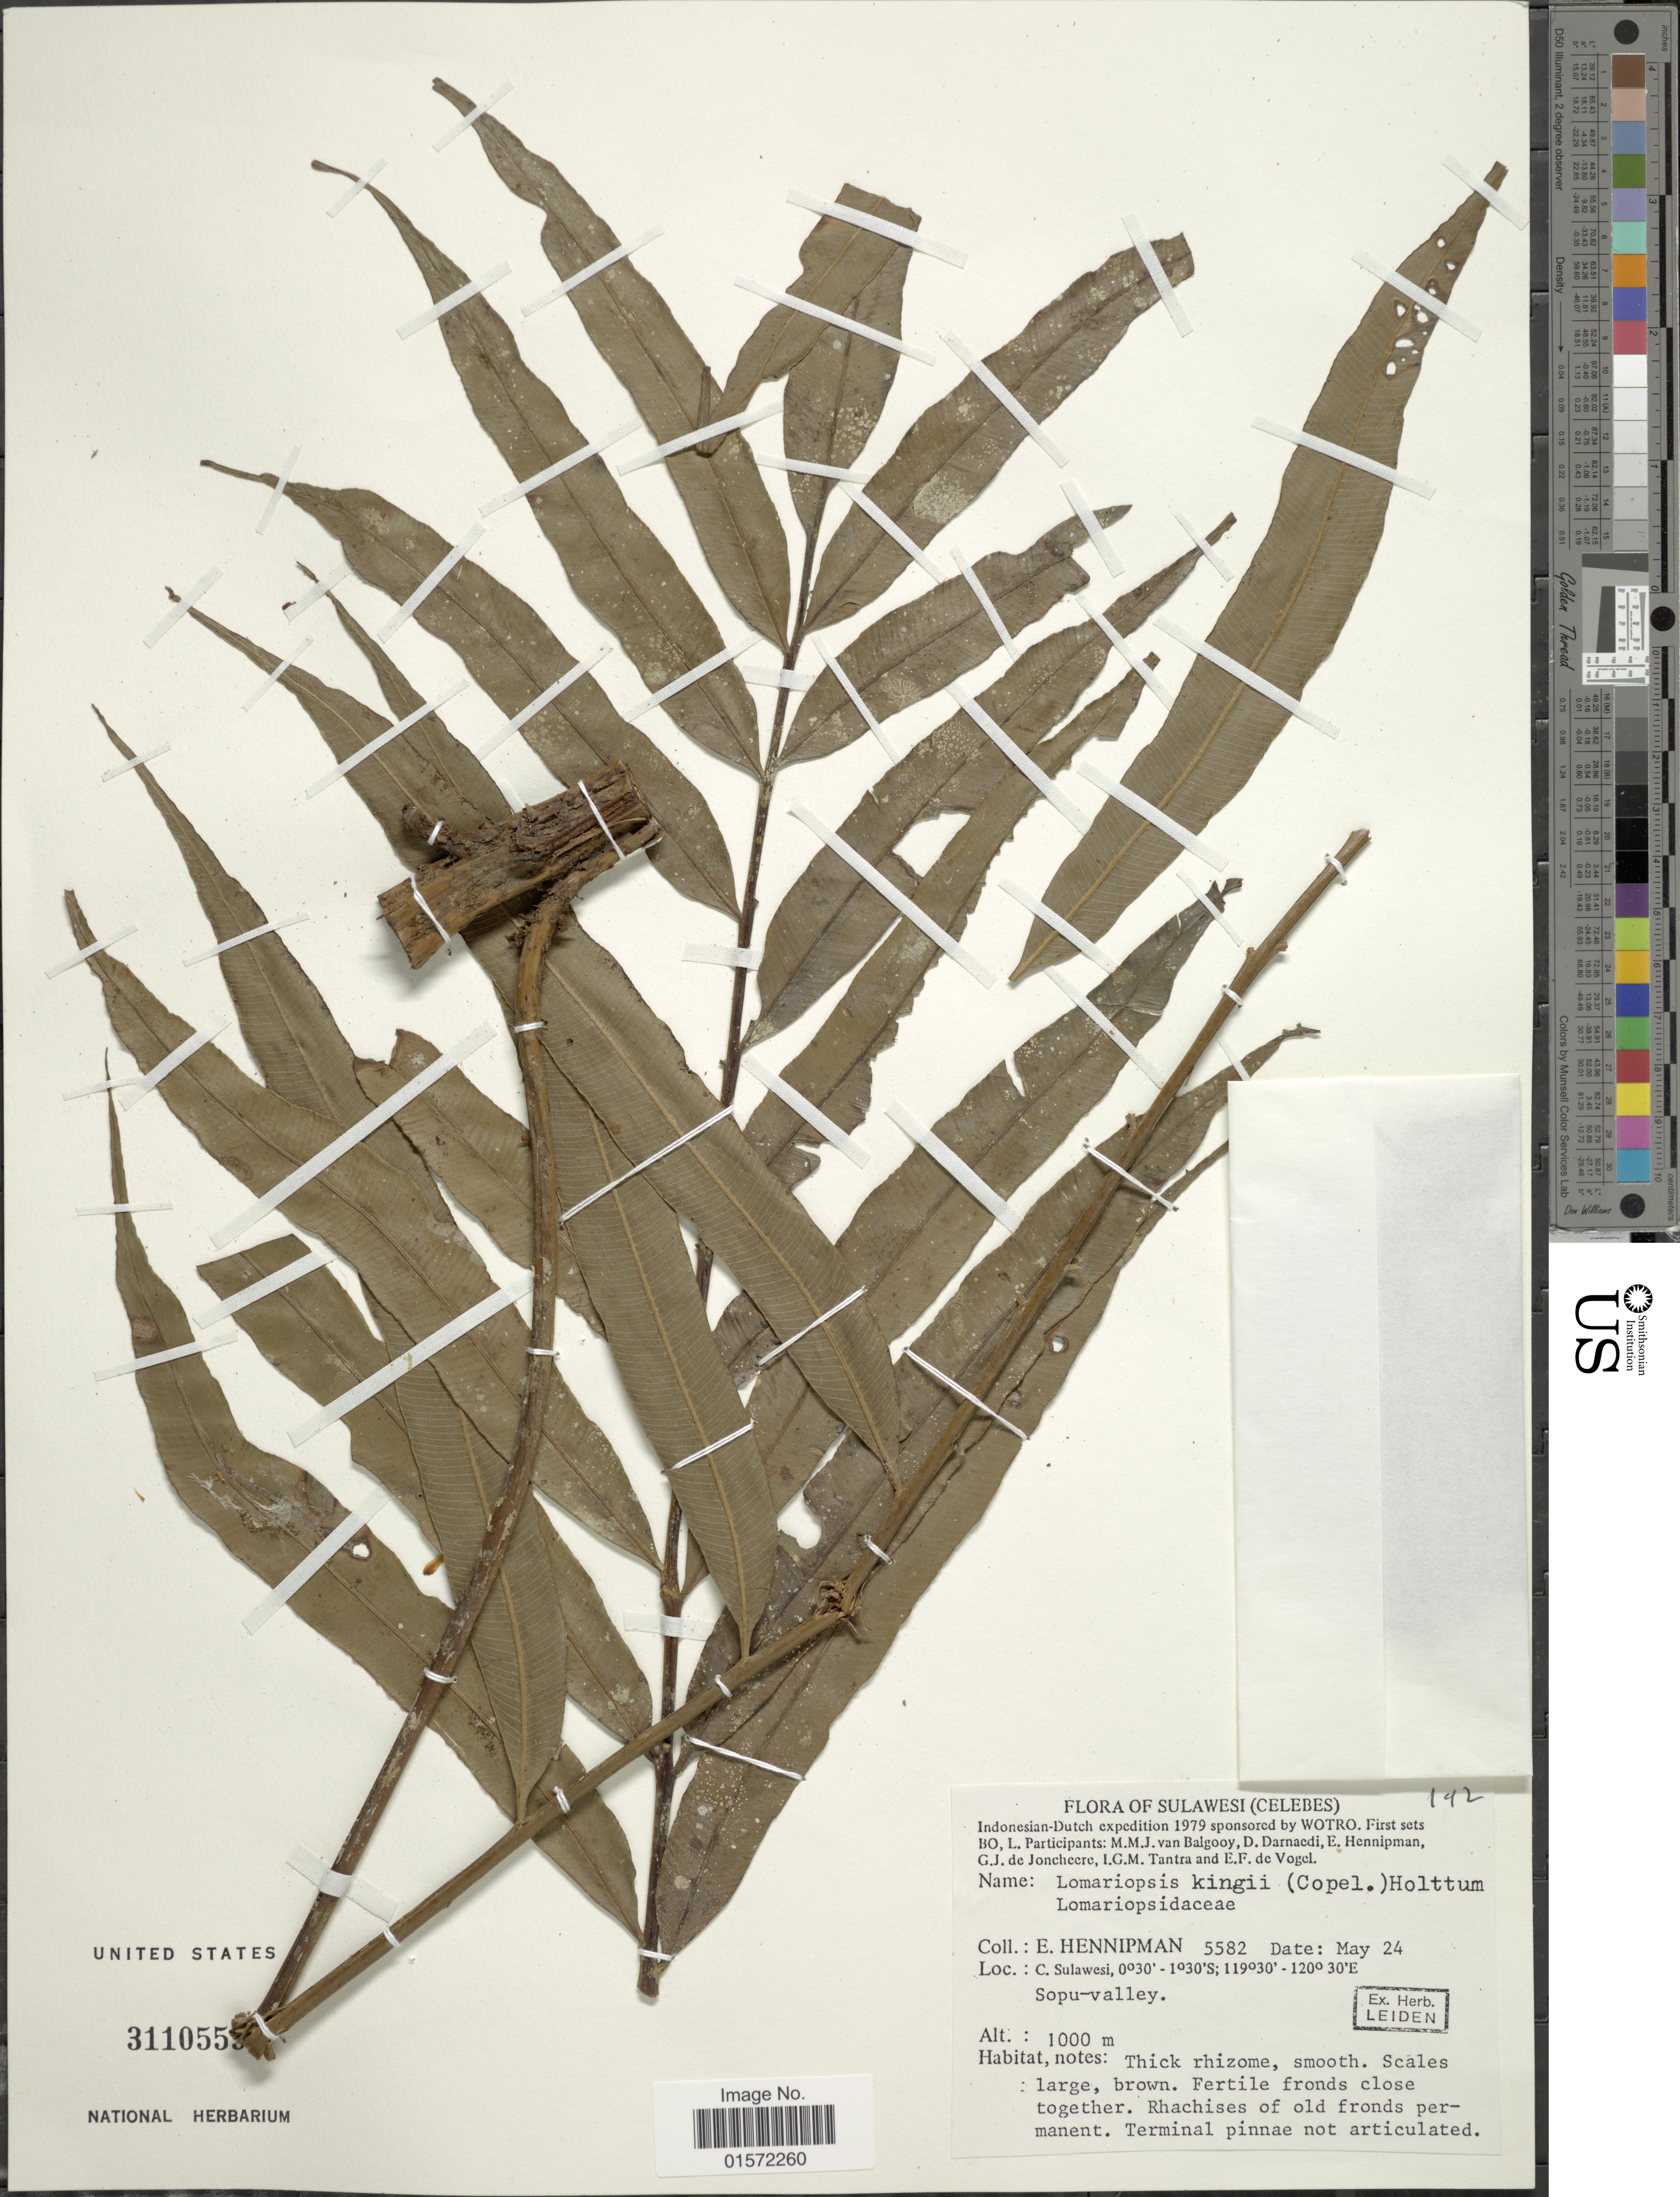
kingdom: Plantae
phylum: Tracheophyta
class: Polypodiopsida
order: Polypodiales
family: Lomariopsidaceae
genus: Lomariopsis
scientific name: Lomariopsis spectabilis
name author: (Kunze) Mett.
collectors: E. Hennipman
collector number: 5582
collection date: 1979-05-24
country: Indonesia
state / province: Sulawesi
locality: (Celebes), C. Sulawesi, Sopu-valley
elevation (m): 1000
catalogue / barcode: US 311055